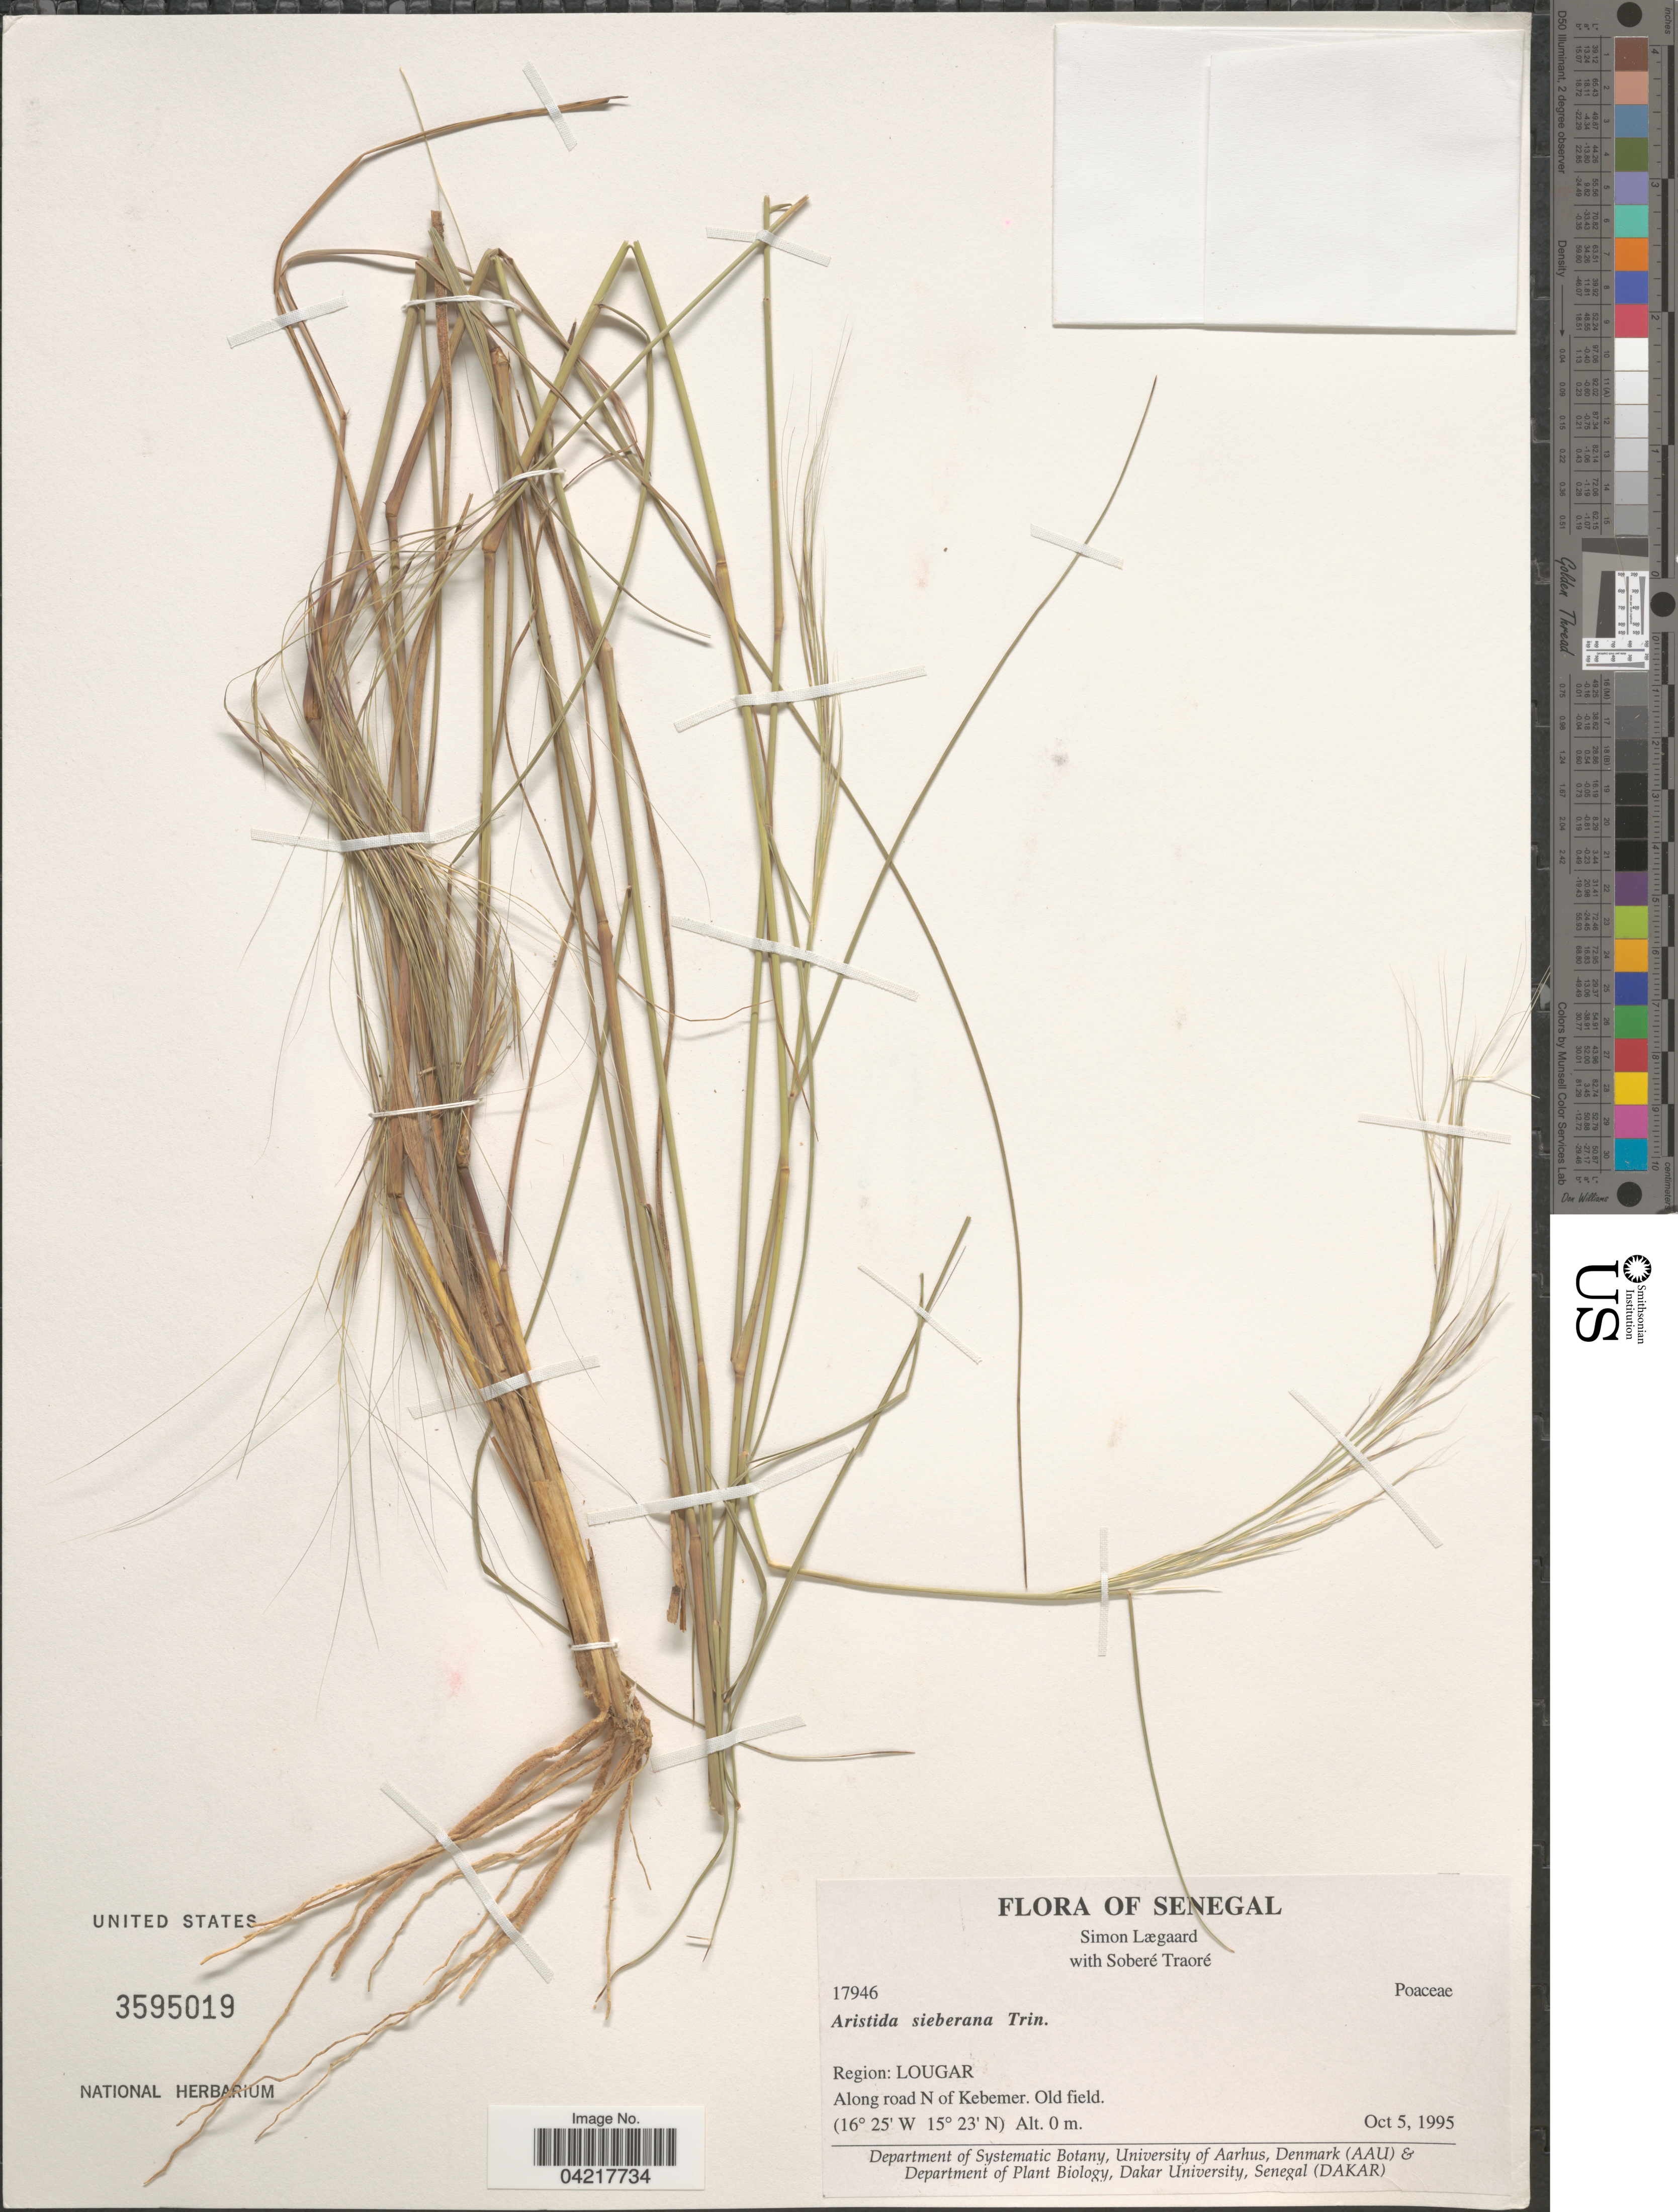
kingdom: Plantae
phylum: Tracheophyta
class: Liliopsida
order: Poales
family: Poaceae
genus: Aristida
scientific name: Aristida sieberiana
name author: Trin. ex Spreng.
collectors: S. Lægaard & S. Traore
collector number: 17946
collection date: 1995-10-05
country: Senegal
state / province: Louga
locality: Region: Lougar. Along road N of Kebemer. Old field.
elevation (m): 0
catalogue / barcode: US 3595019